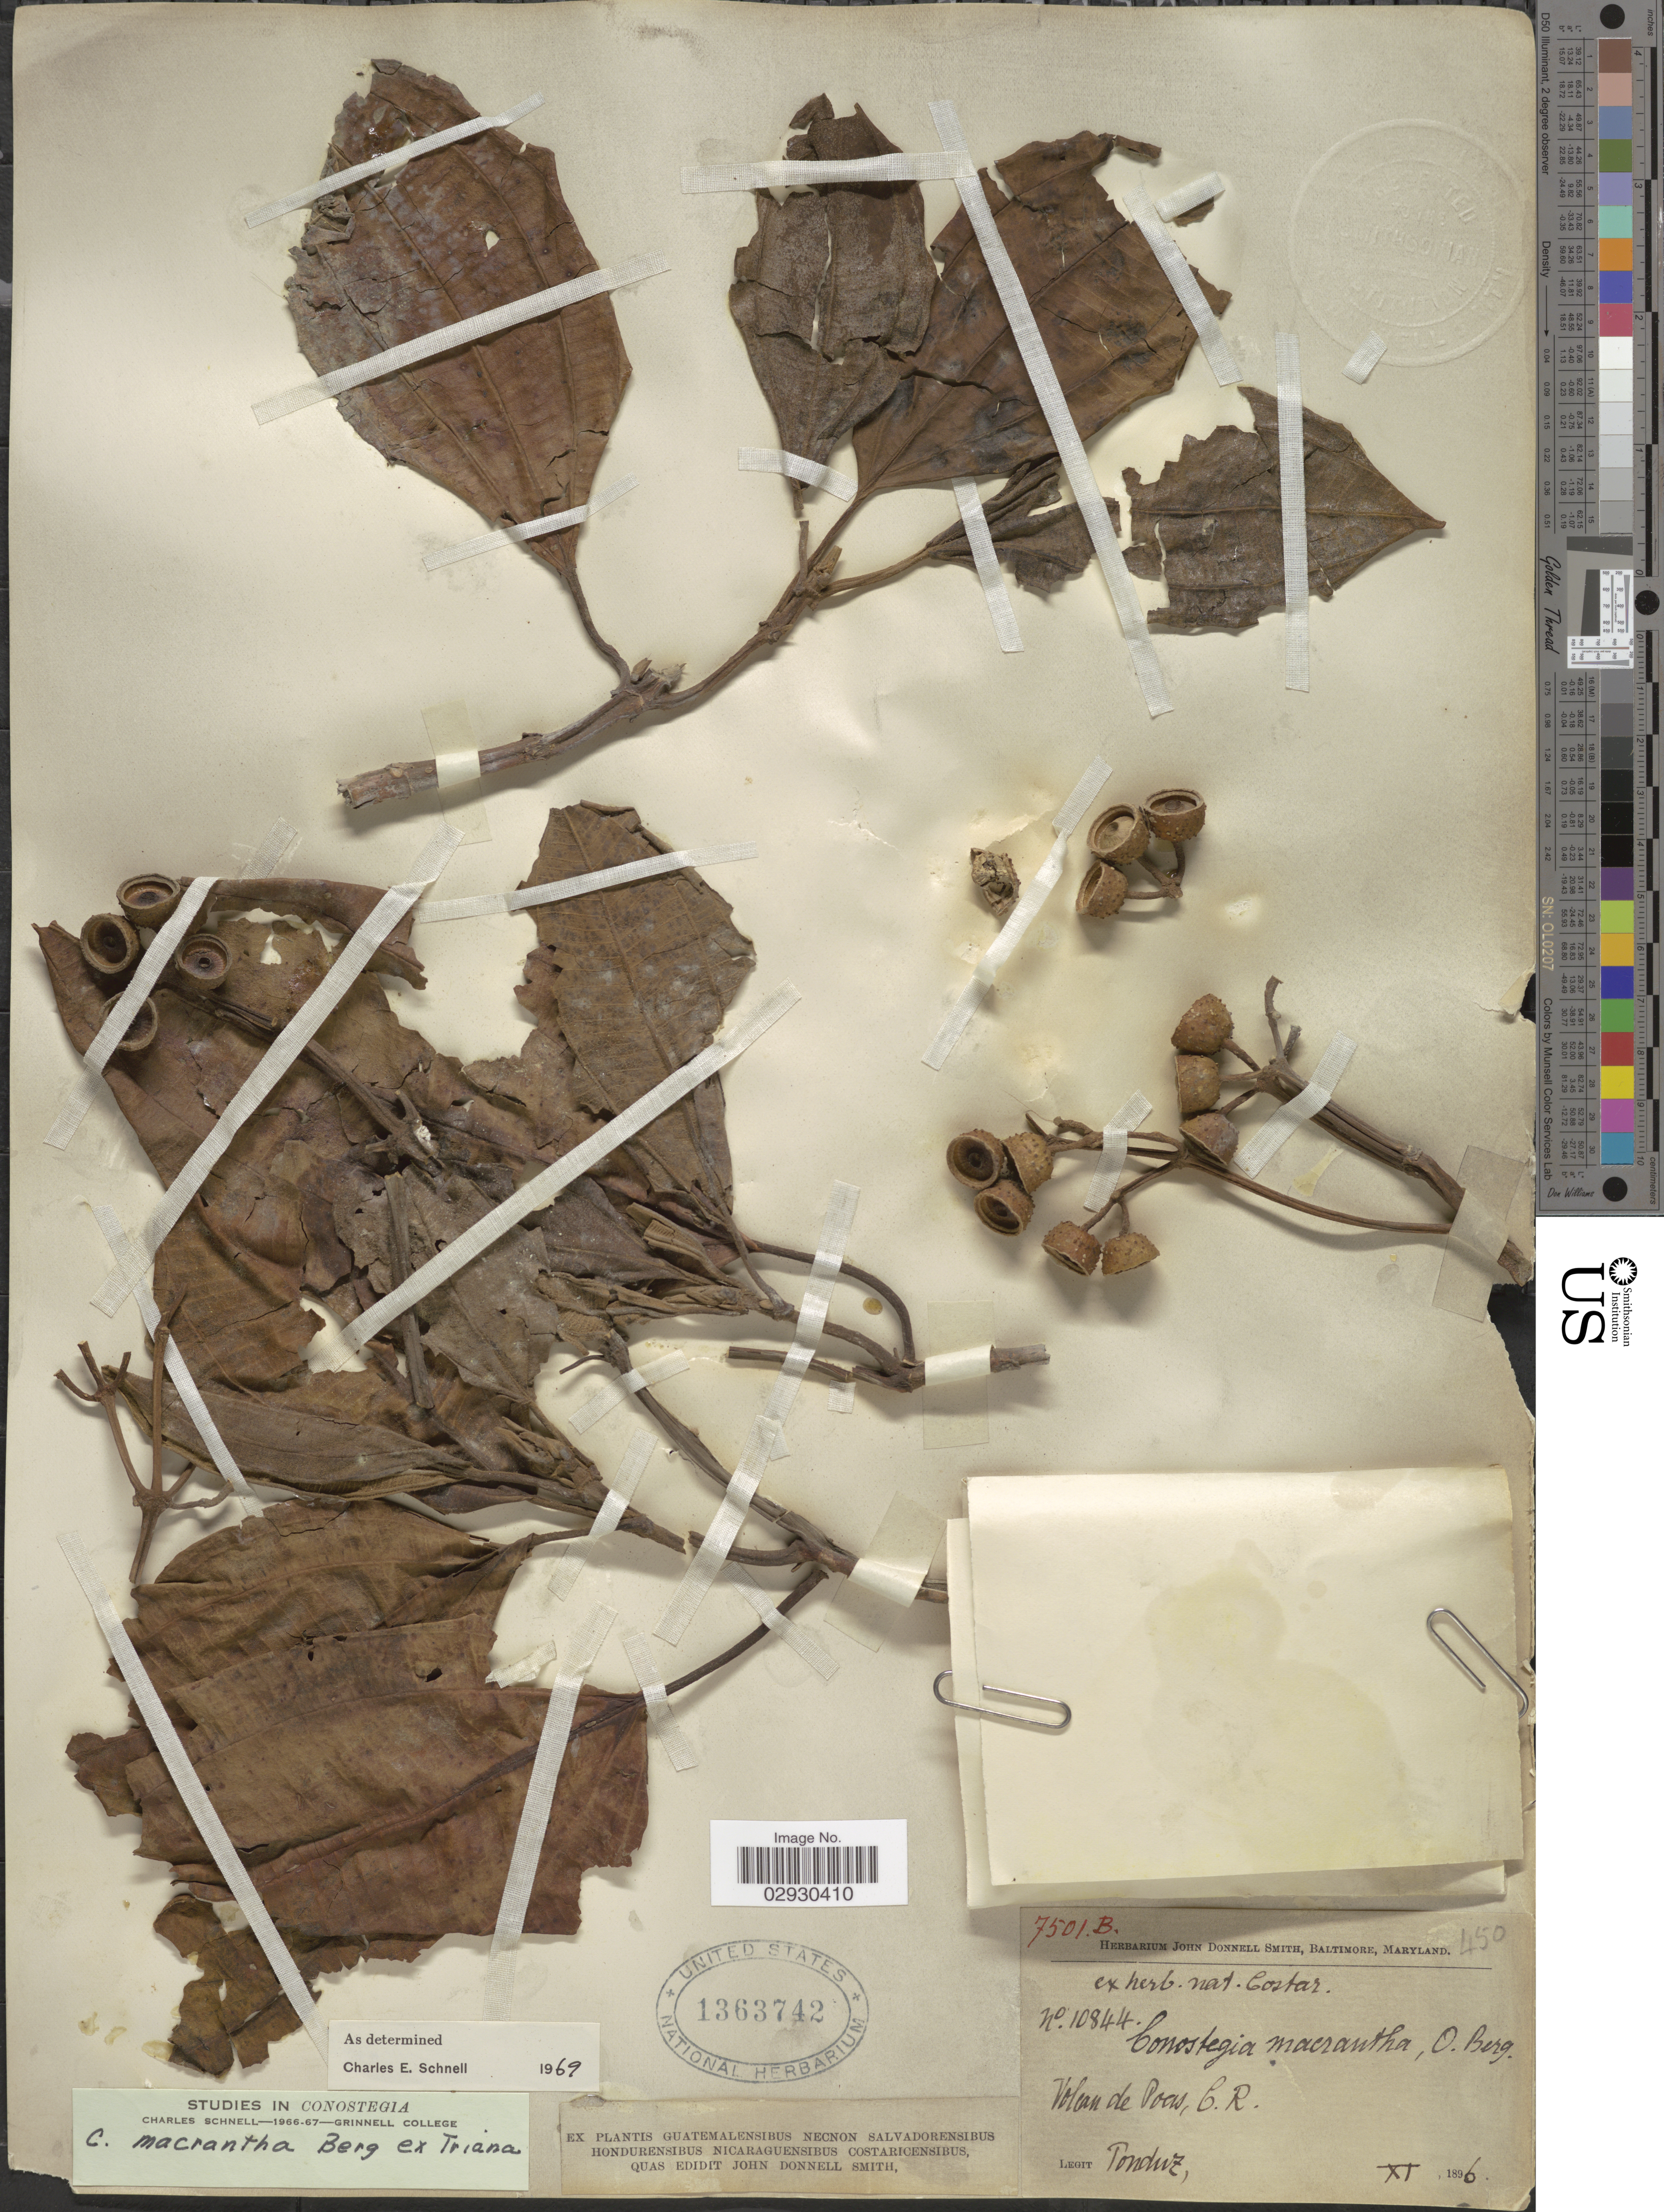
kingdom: Plantae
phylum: Tracheophyta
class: Magnoliopsida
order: Myrtales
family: Melastomataceae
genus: Conostegia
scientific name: Conostegia macrantha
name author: O. Berg ex Triana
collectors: Tonduz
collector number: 10844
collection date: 1896-11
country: Costa Rica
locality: Volcan de Poas, C.R.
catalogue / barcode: US 1363742